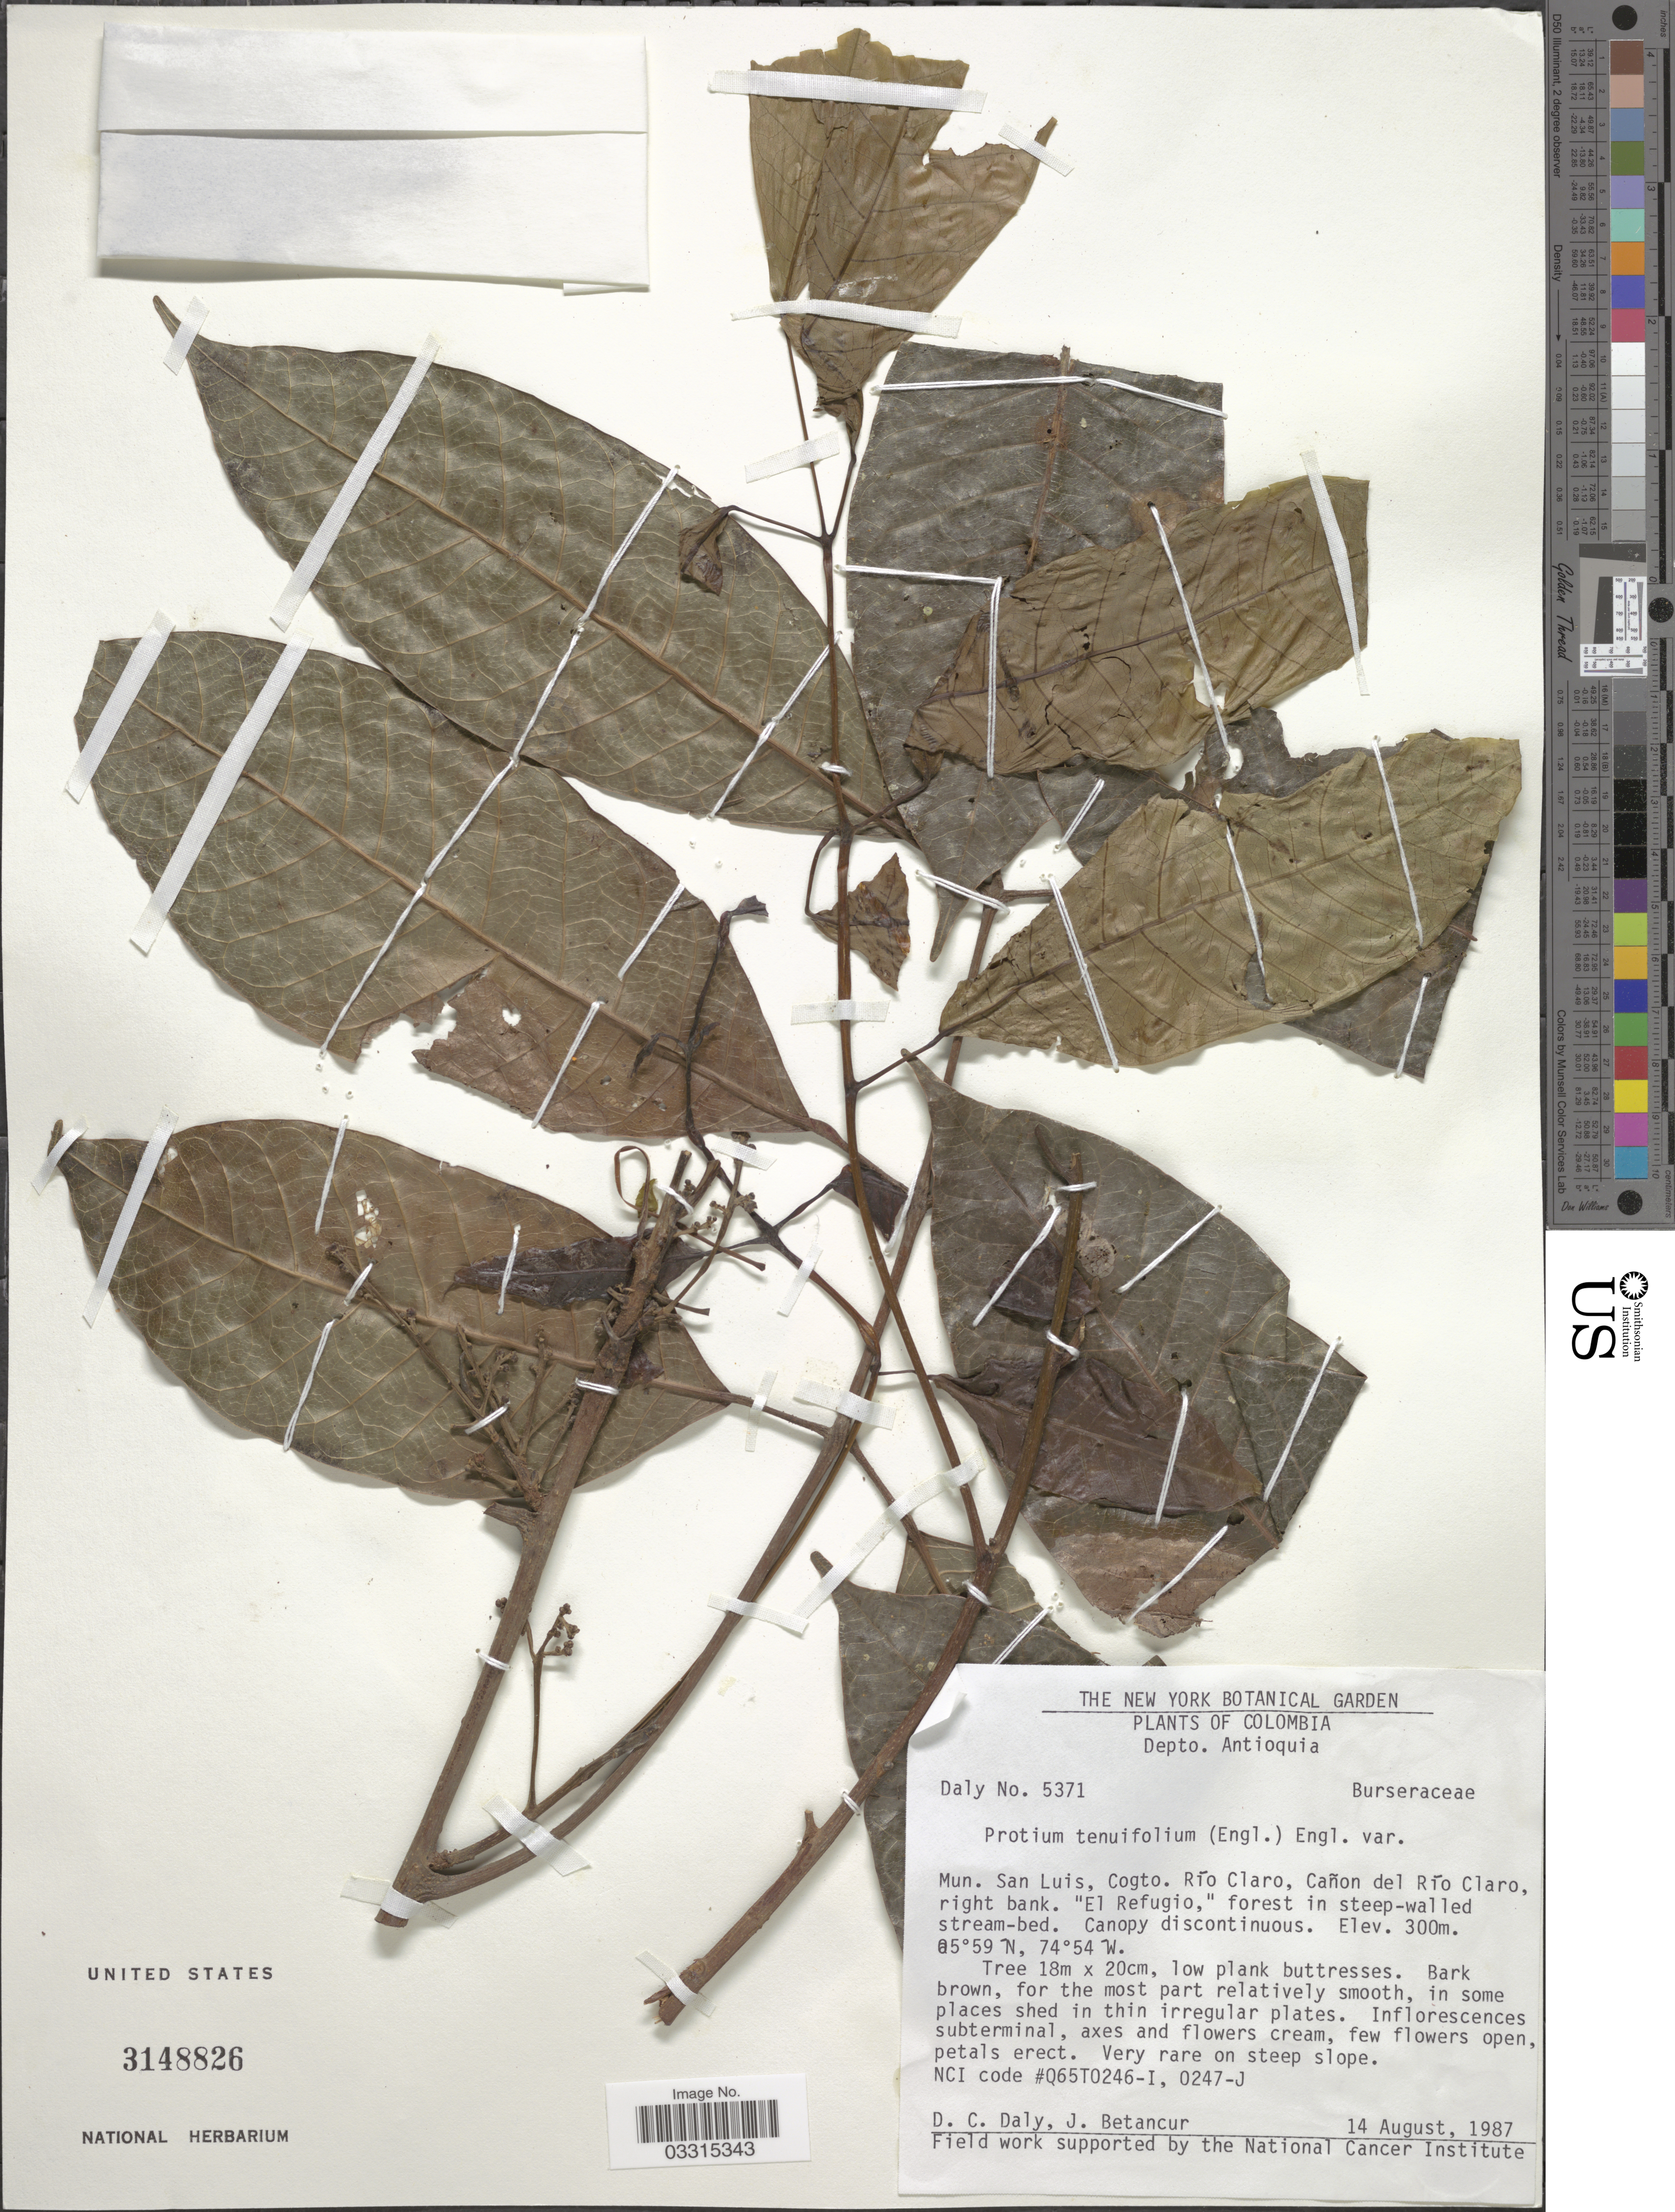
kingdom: Plantae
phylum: Tracheophyta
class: Magnoliopsida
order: Sapindales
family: Burseraceae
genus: Protium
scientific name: Protium tenuifolium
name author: (Engl.) Engl.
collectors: D. C. Daly & J. Betancur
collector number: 5371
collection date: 1987-08-14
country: Colombia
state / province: Antioquia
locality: Depto. Antioquia. Mun. San Luis, Cogto. Río Claro, Cañon del Río Claro, right bank. "El Refugio," forest in steep-walled stream bed.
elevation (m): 300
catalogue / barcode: US 3148826